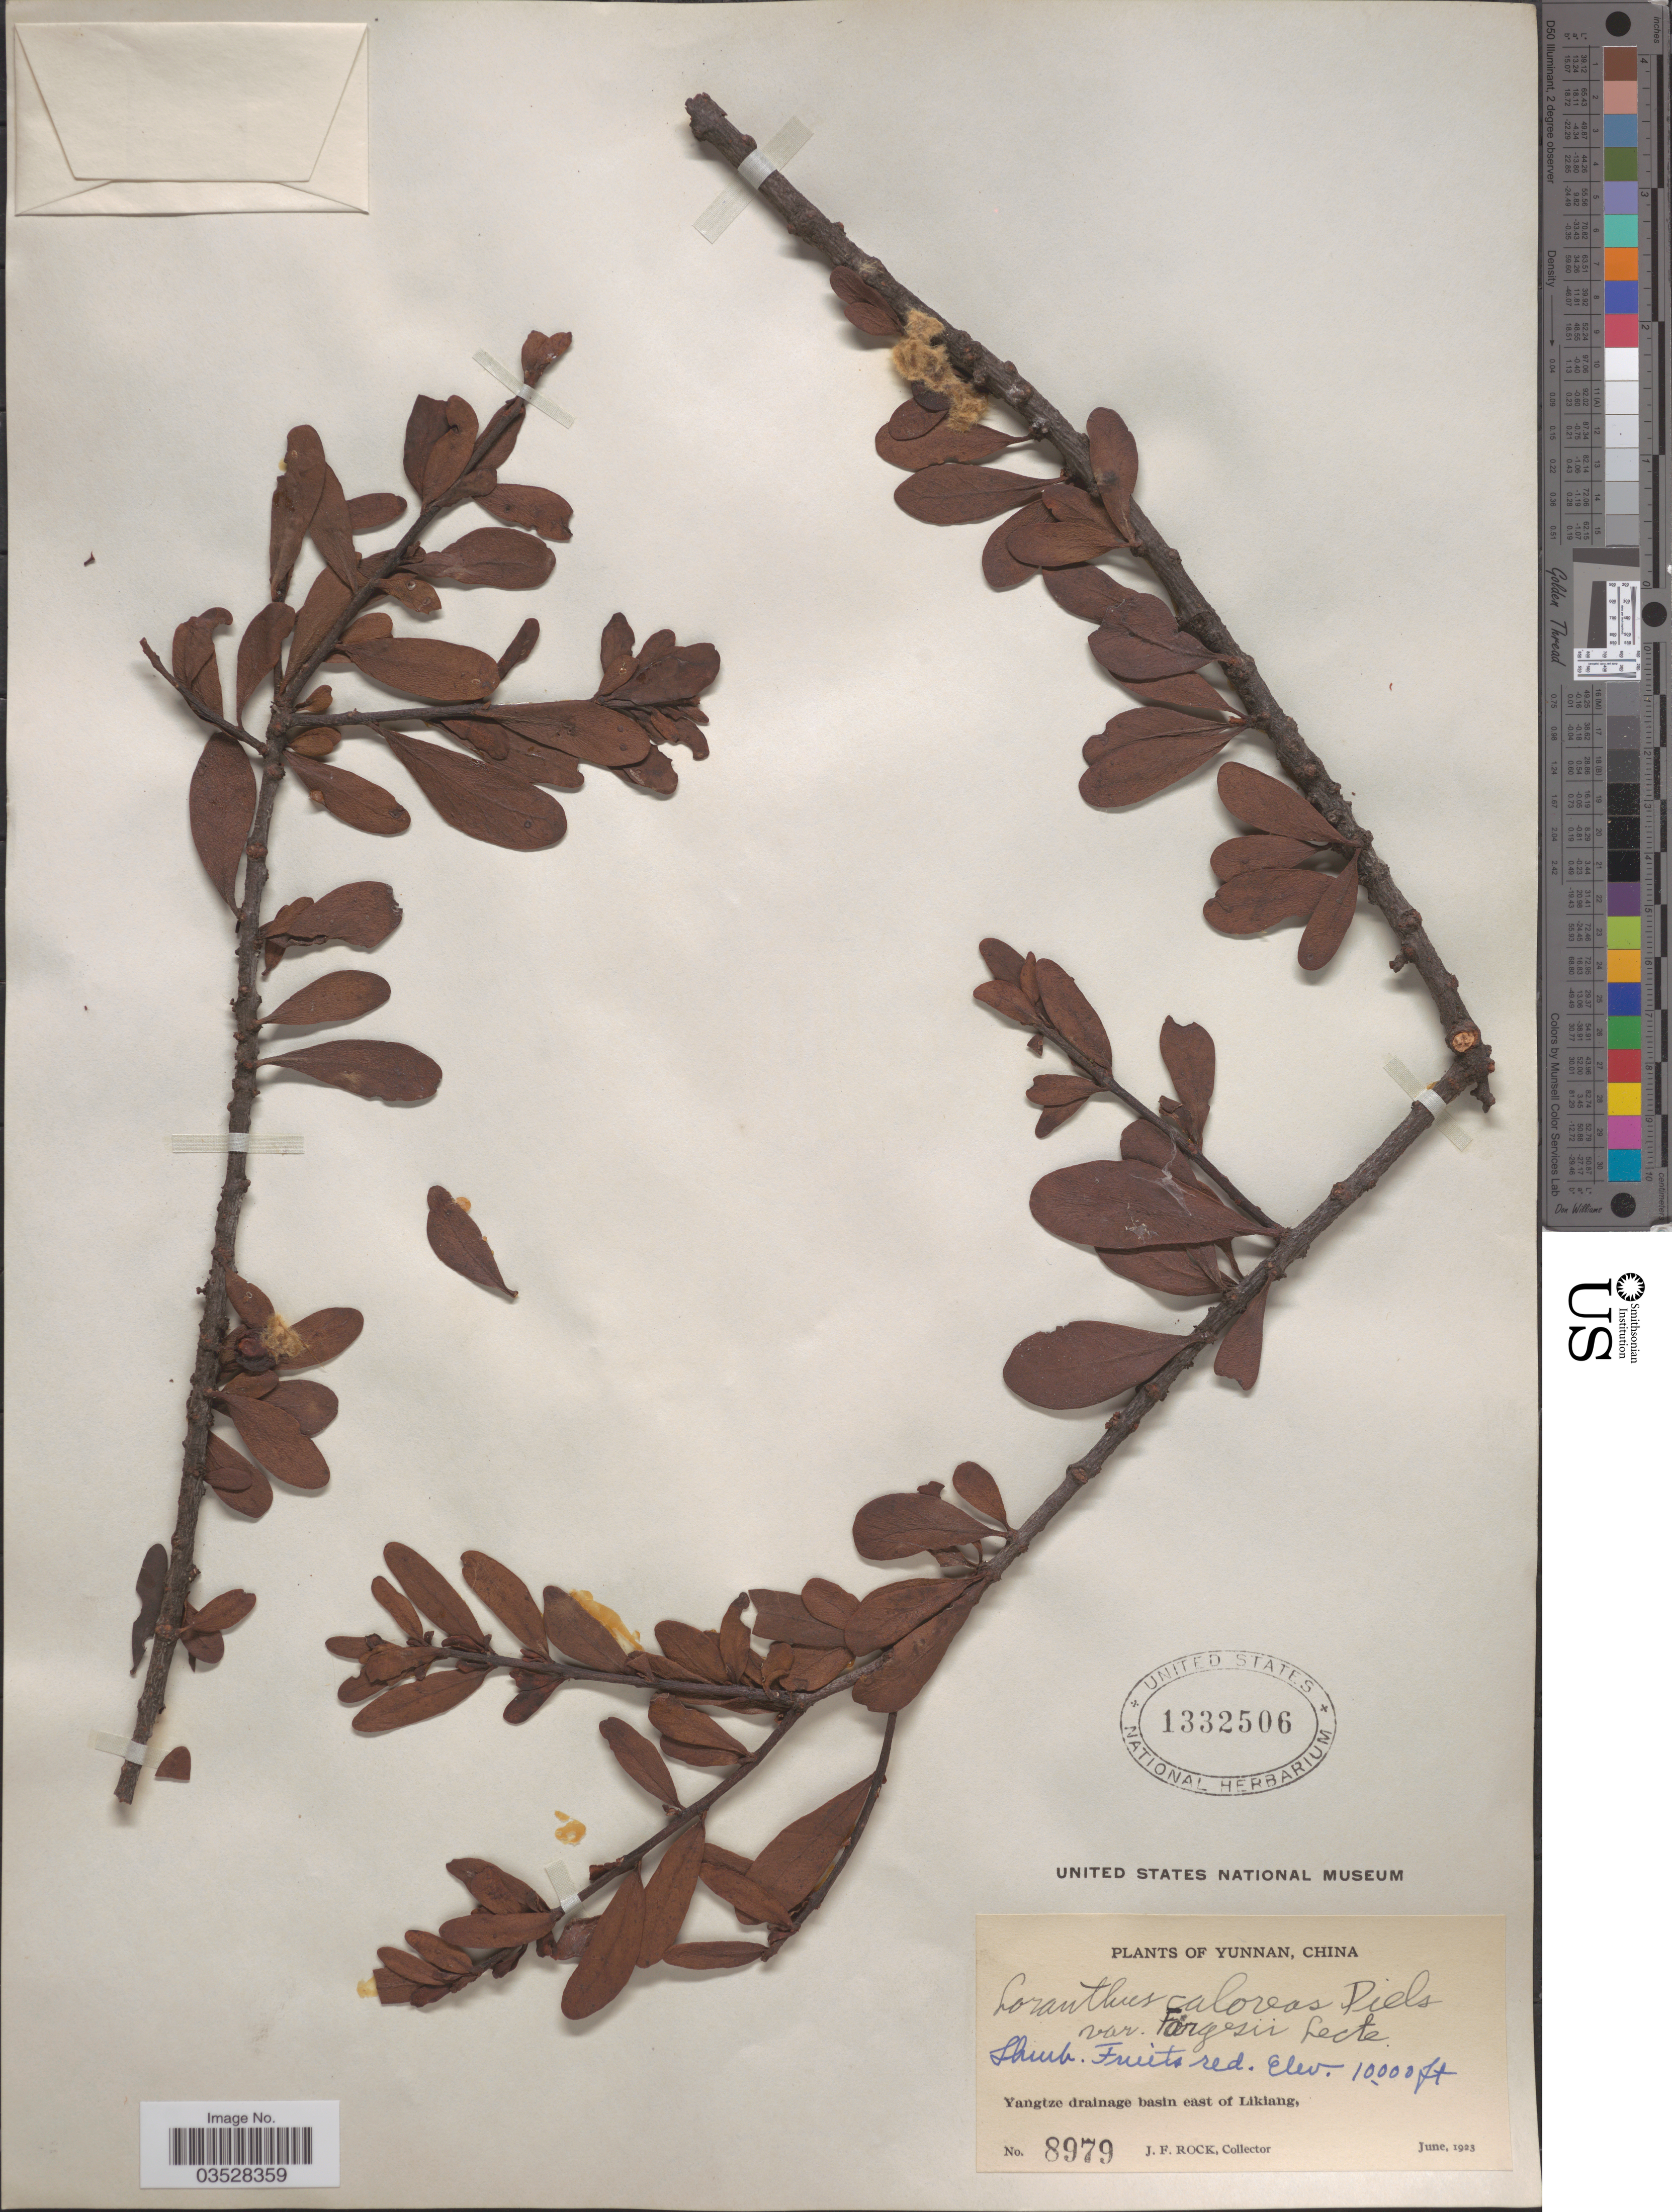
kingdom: Plantae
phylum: Tracheophyta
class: Magnoliopsida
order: Santalales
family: Loranthaceae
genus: Loranthus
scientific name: Loranthus caloreas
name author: Diels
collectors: J. Rock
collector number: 8979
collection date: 1923-06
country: China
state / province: Yunnan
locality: Yangtze drainage basin east of Likiang.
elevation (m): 3048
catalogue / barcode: US 1332506